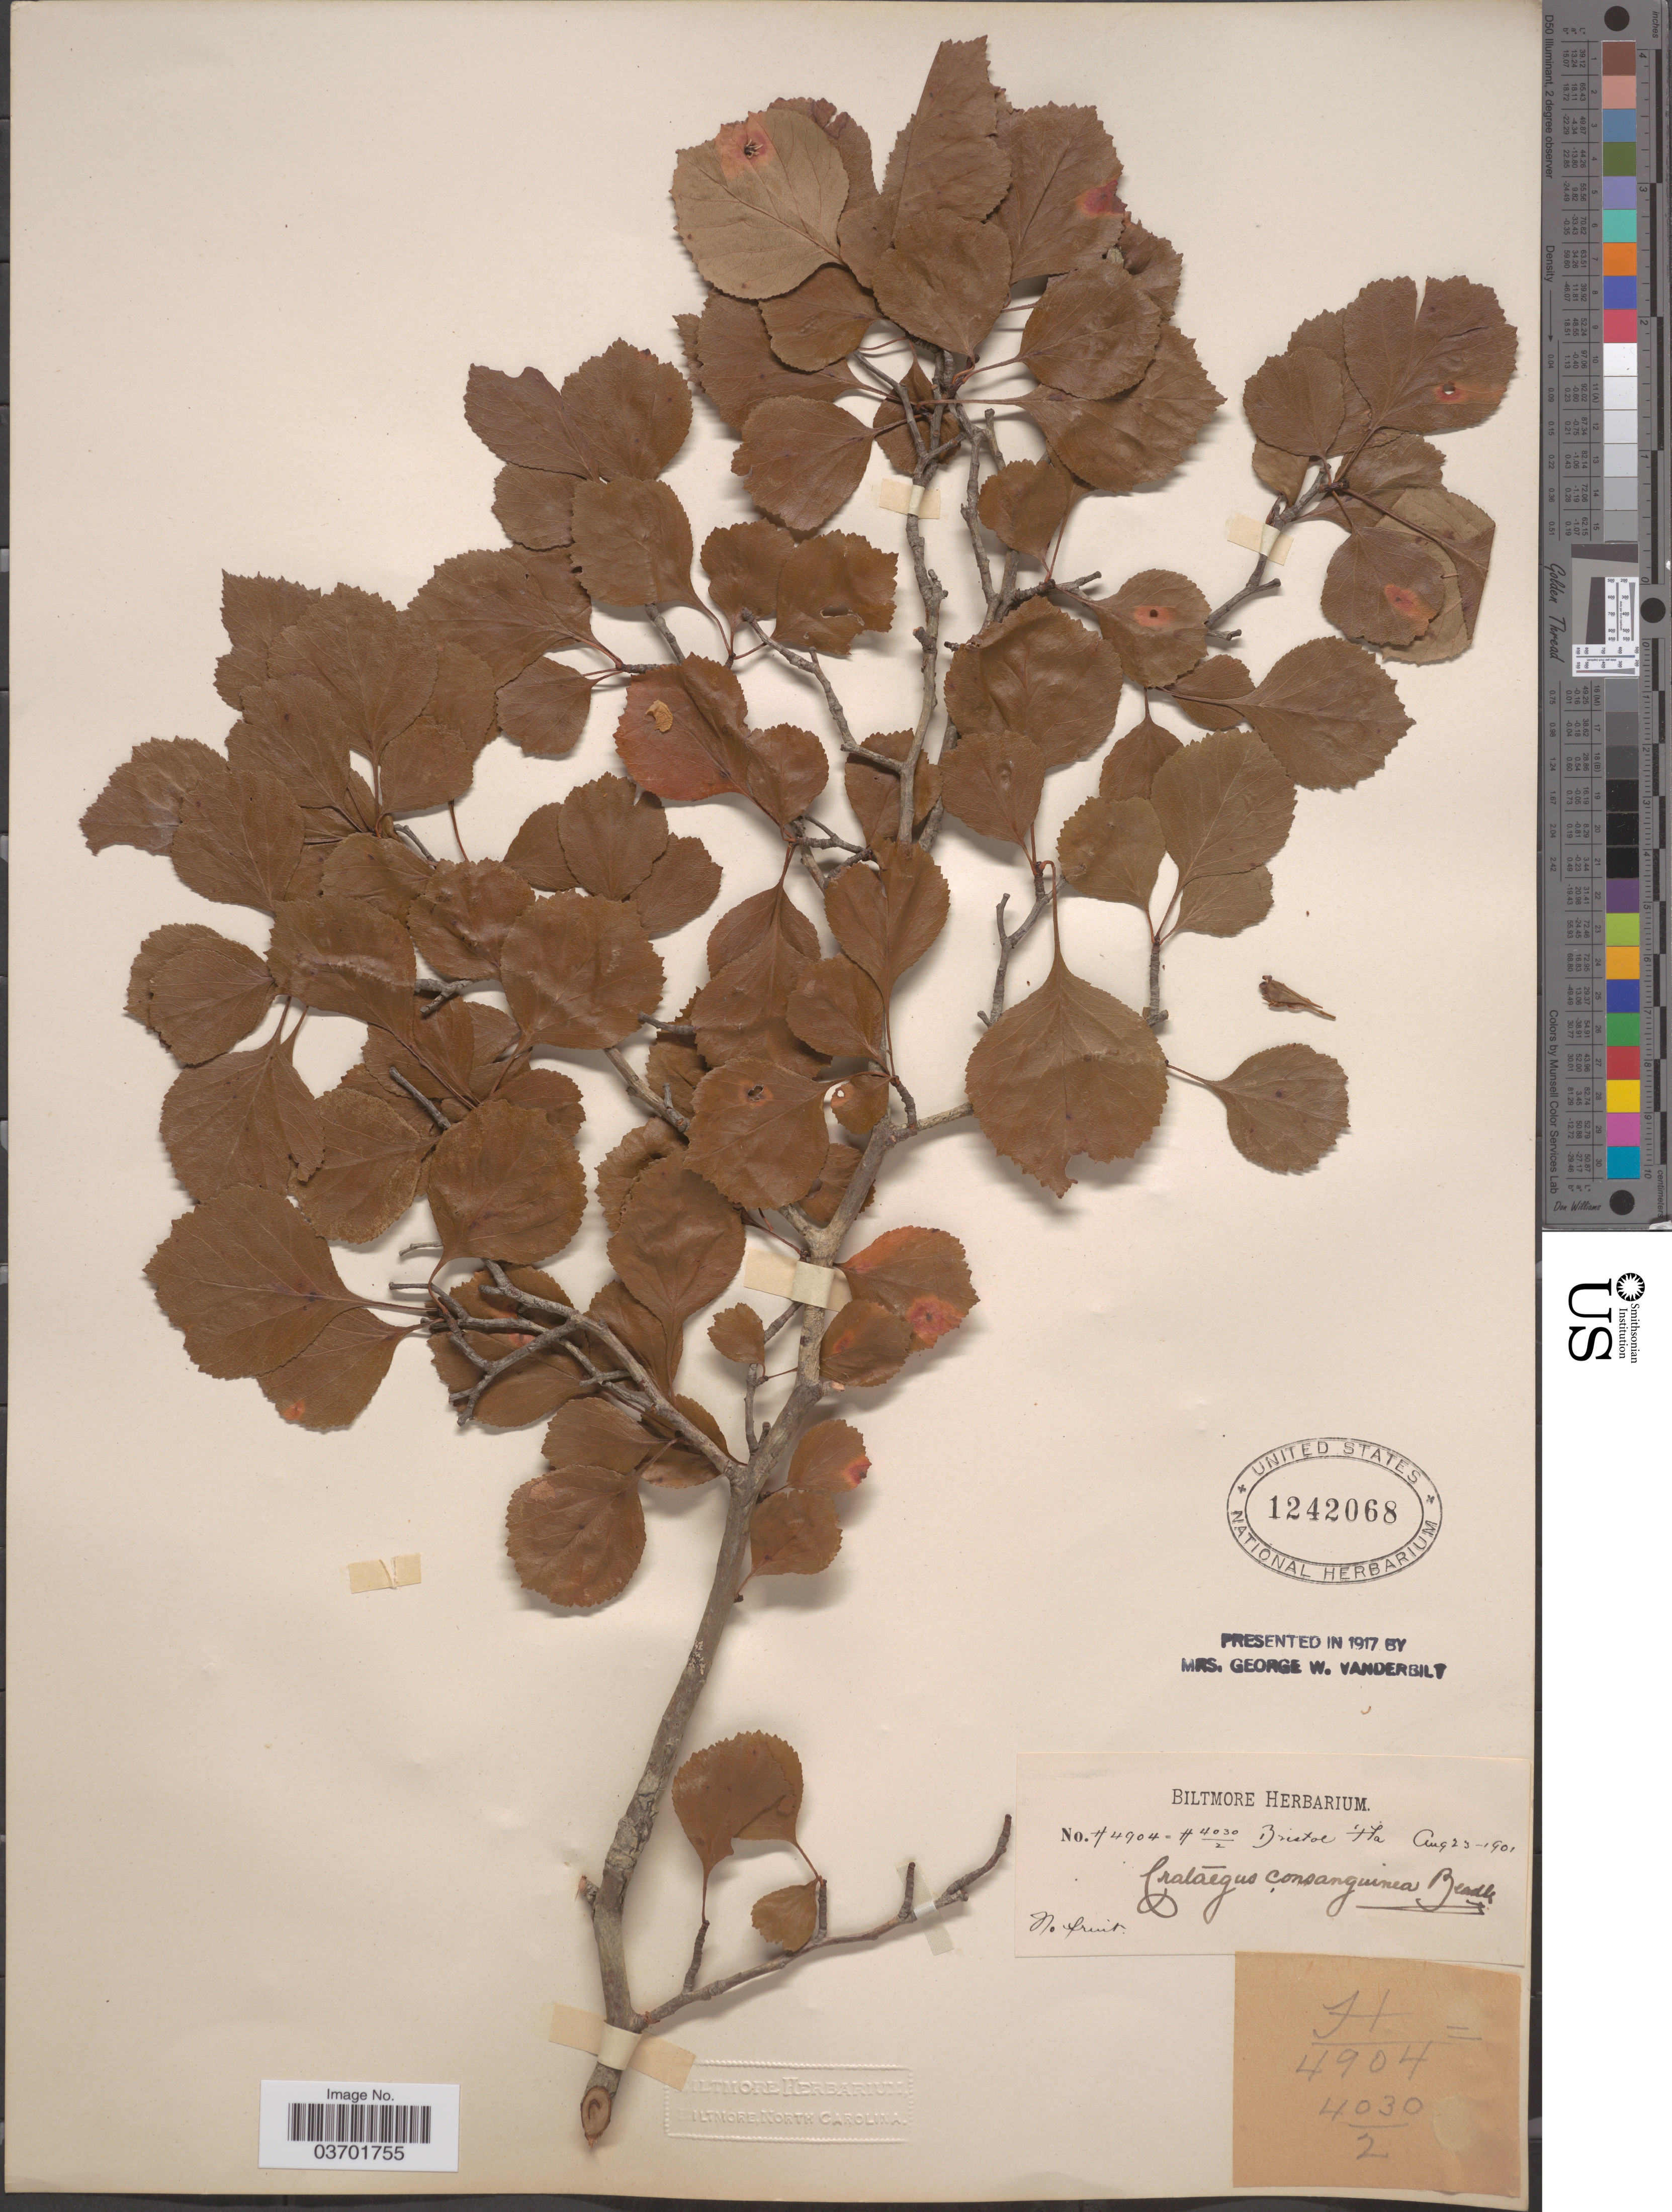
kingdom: Plantae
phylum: Tracheophyta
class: Magnoliopsida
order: Rosales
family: Rosaceae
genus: Crataegus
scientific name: Crataegus segnis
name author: Beadle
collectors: ex herb. Biltmore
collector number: H4904=H4030/2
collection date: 1901-08-23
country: United States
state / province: Florida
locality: Bristol.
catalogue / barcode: US 1242068